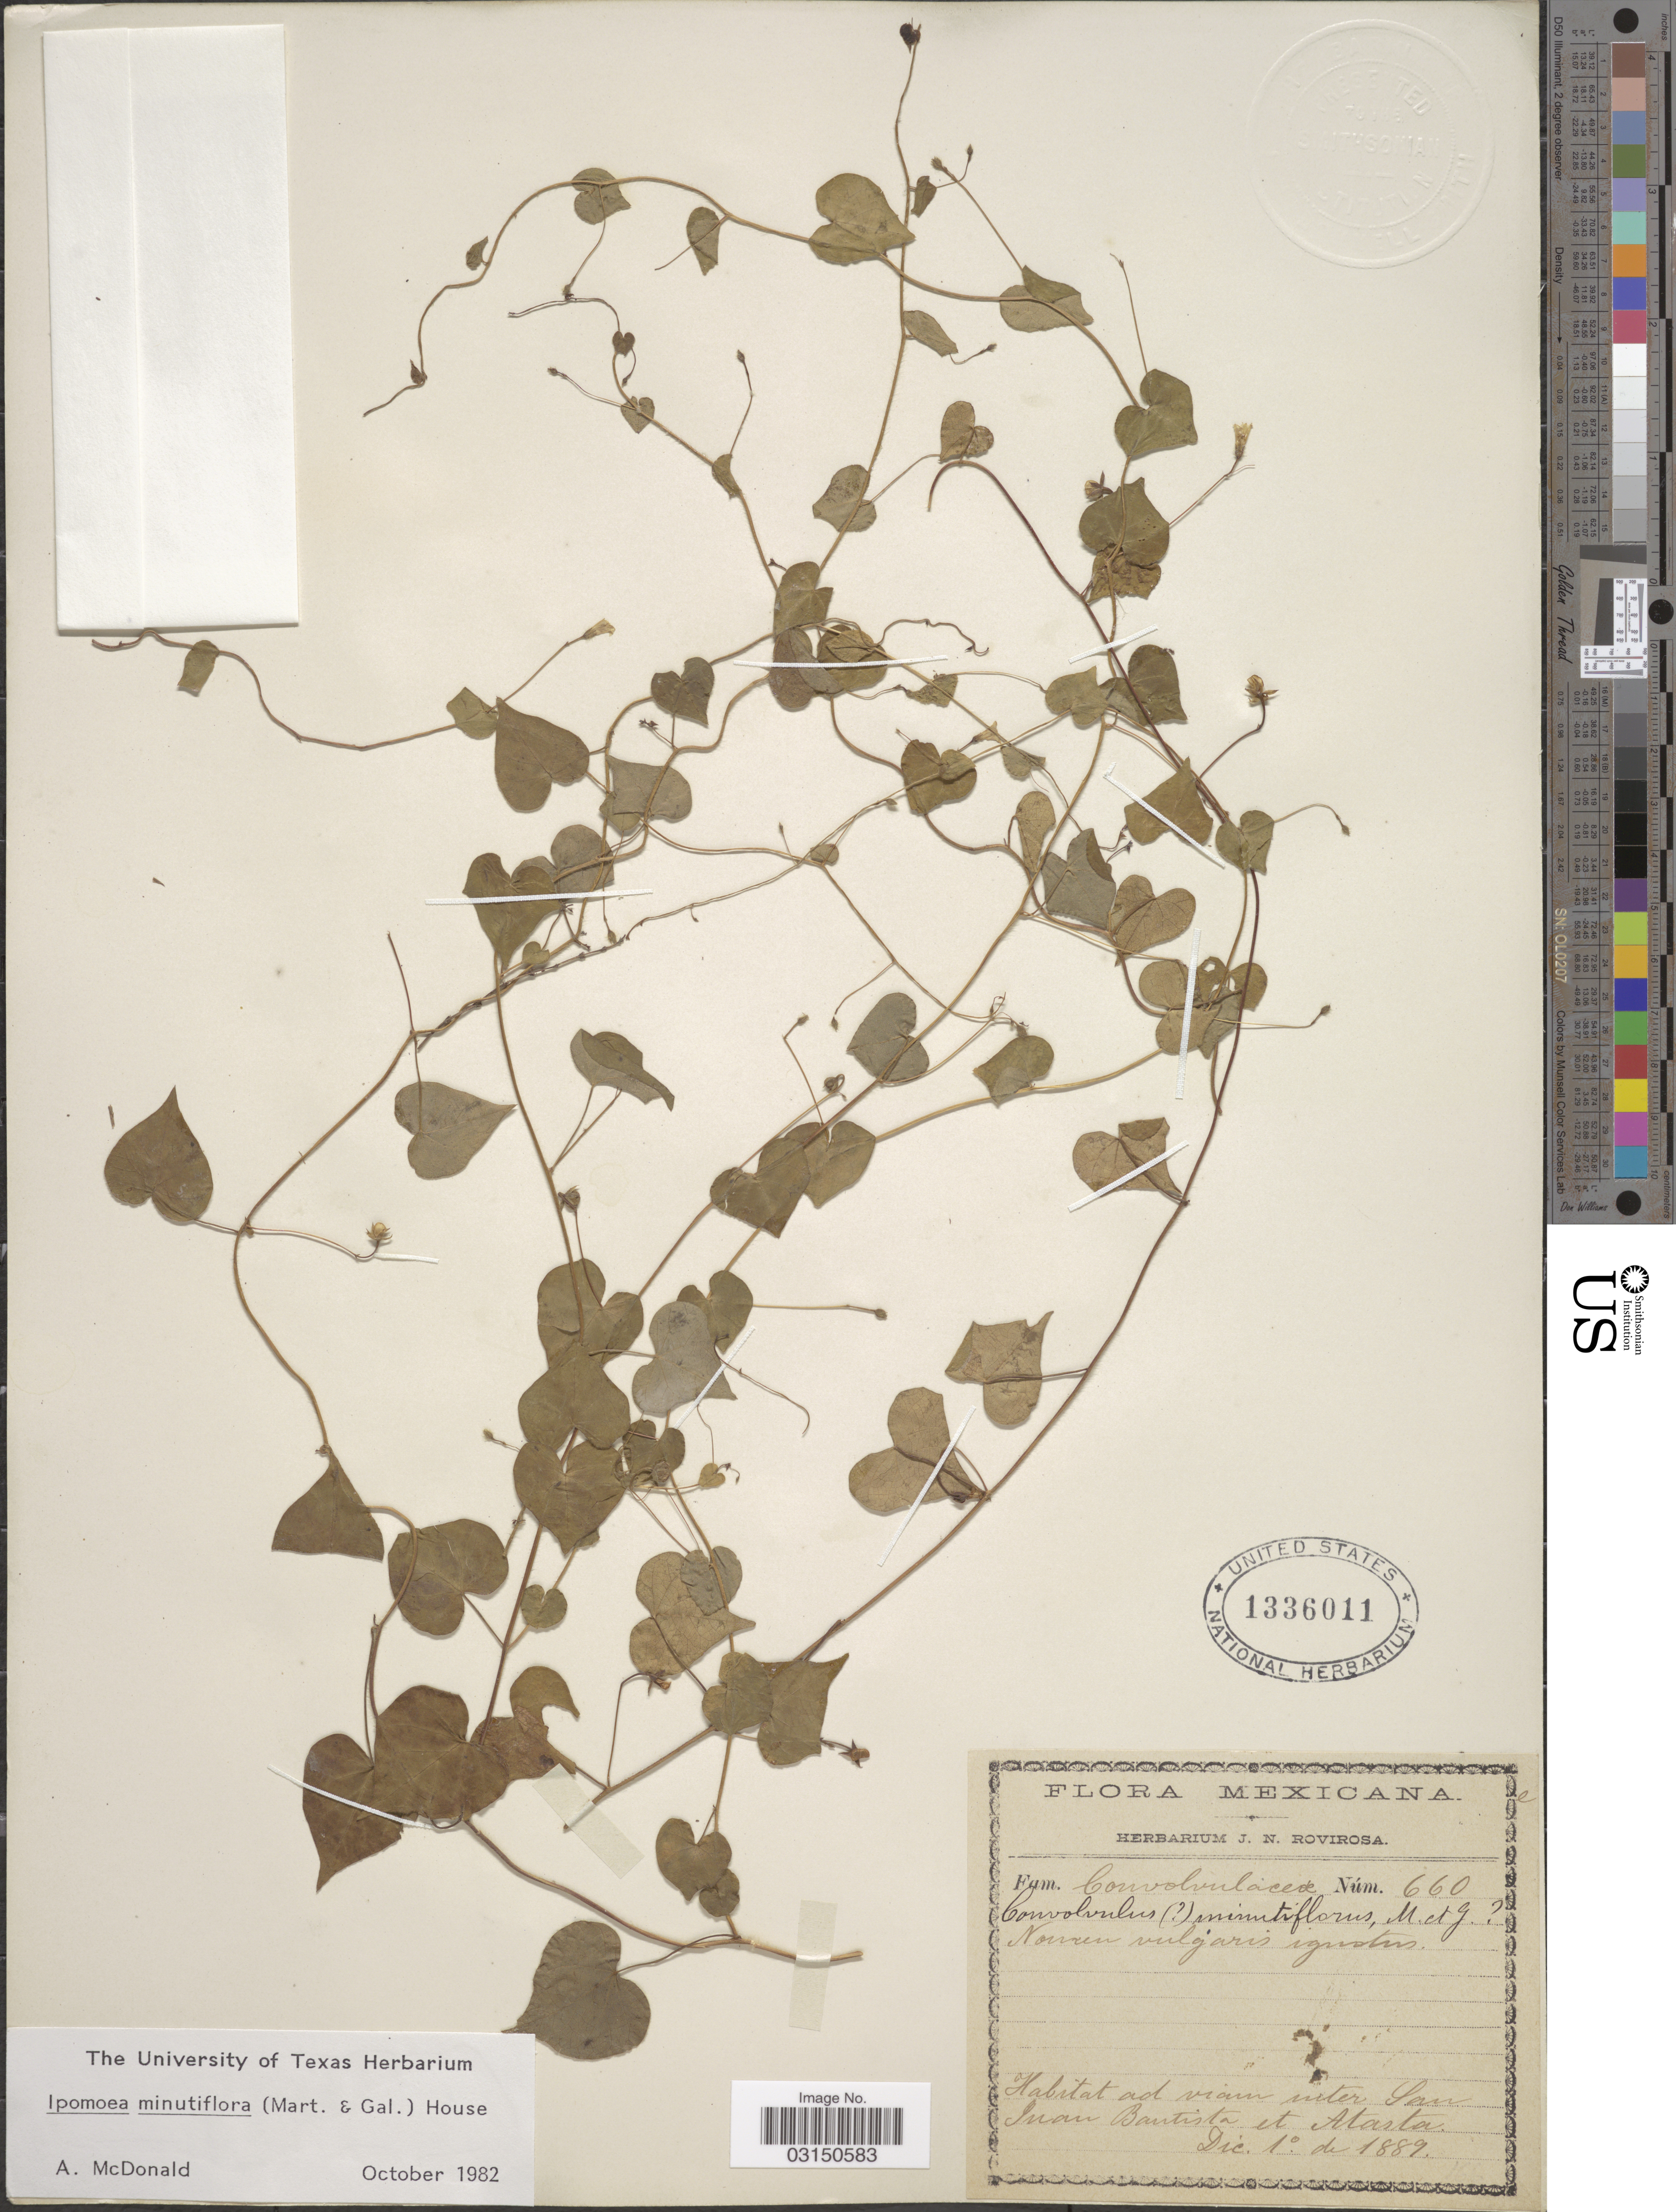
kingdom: Plantae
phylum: Tracheophyta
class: Magnoliopsida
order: Solanales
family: Convolvulaceae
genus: Ipomoea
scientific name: Ipomoea minutiflora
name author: (M. Martens) House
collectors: ex herb. J. N. Rovirosa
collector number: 660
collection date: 1889-12-01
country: Mexico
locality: Ad viam inter San Juan Bautista et Atasta.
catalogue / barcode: US 1336011